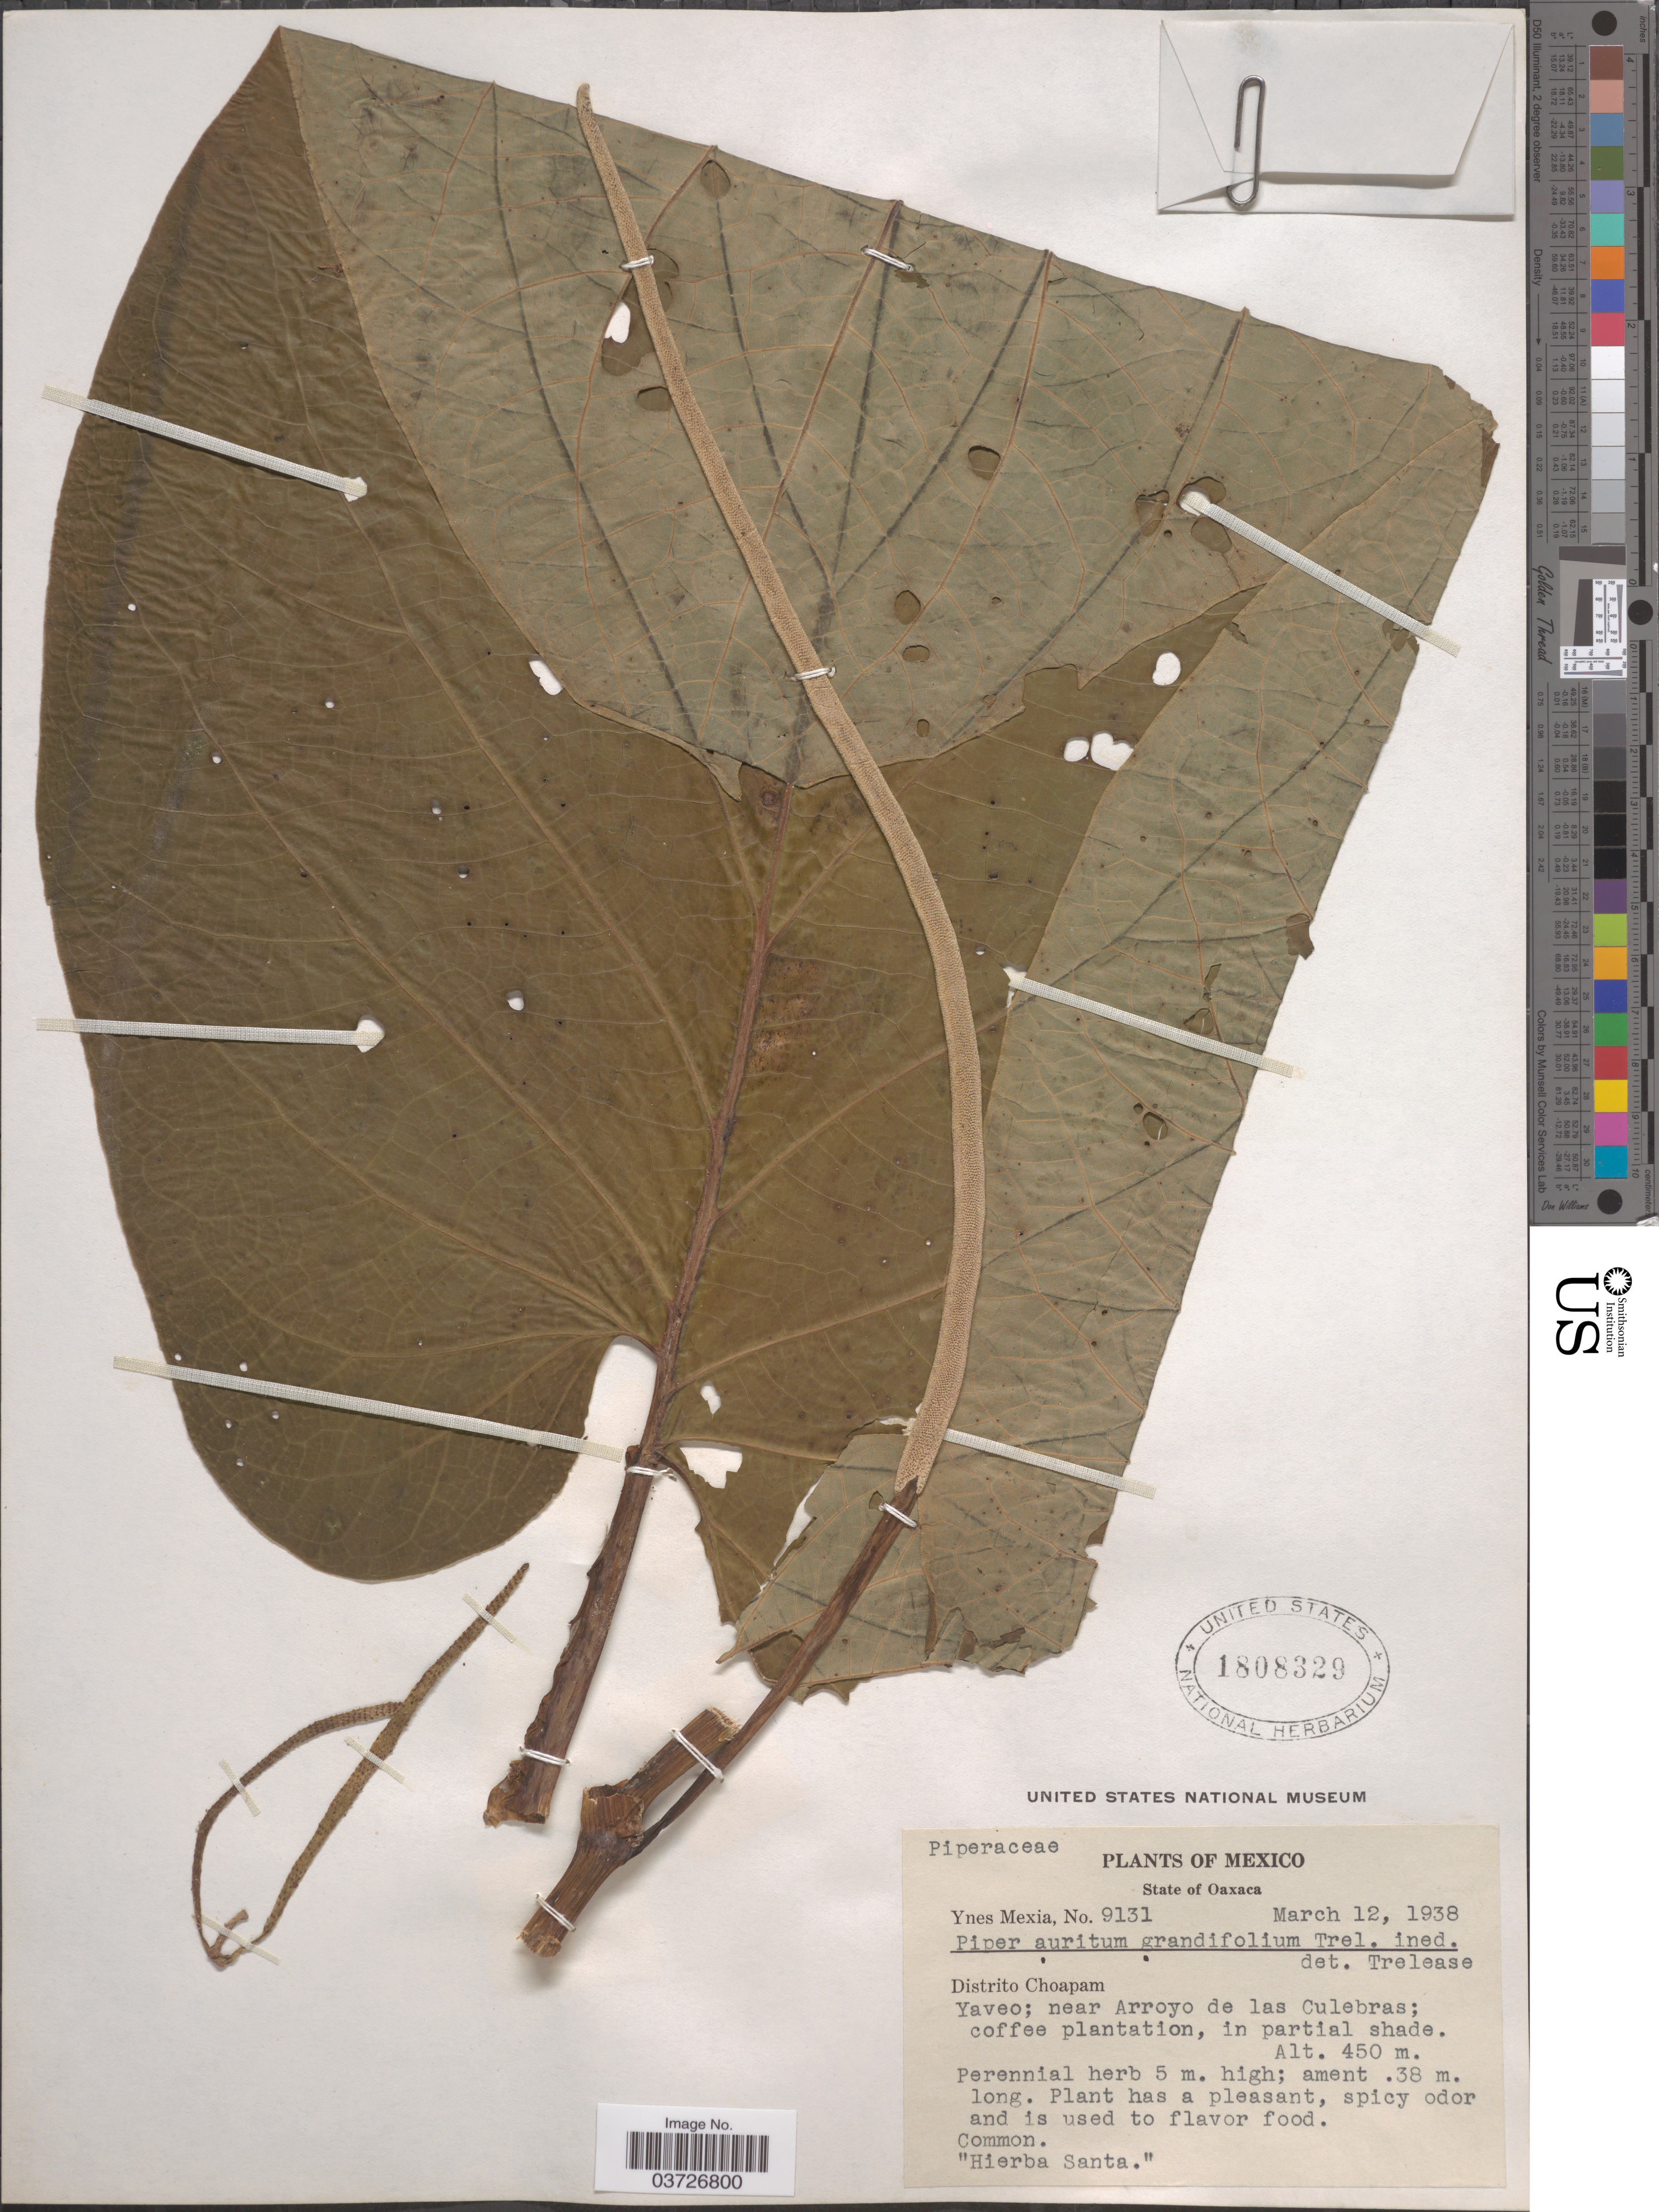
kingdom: Plantae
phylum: Tracheophyta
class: Magnoliopsida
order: Piperales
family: Piperaceae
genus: Piper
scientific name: Piper auritum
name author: Kunth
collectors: Y. Mexia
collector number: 9131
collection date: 1938-03-12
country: Mexico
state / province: Oaxaca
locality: Distrito Choapam. Yaveo; near Arroyo de las Calebras.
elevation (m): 450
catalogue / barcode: US 1808329